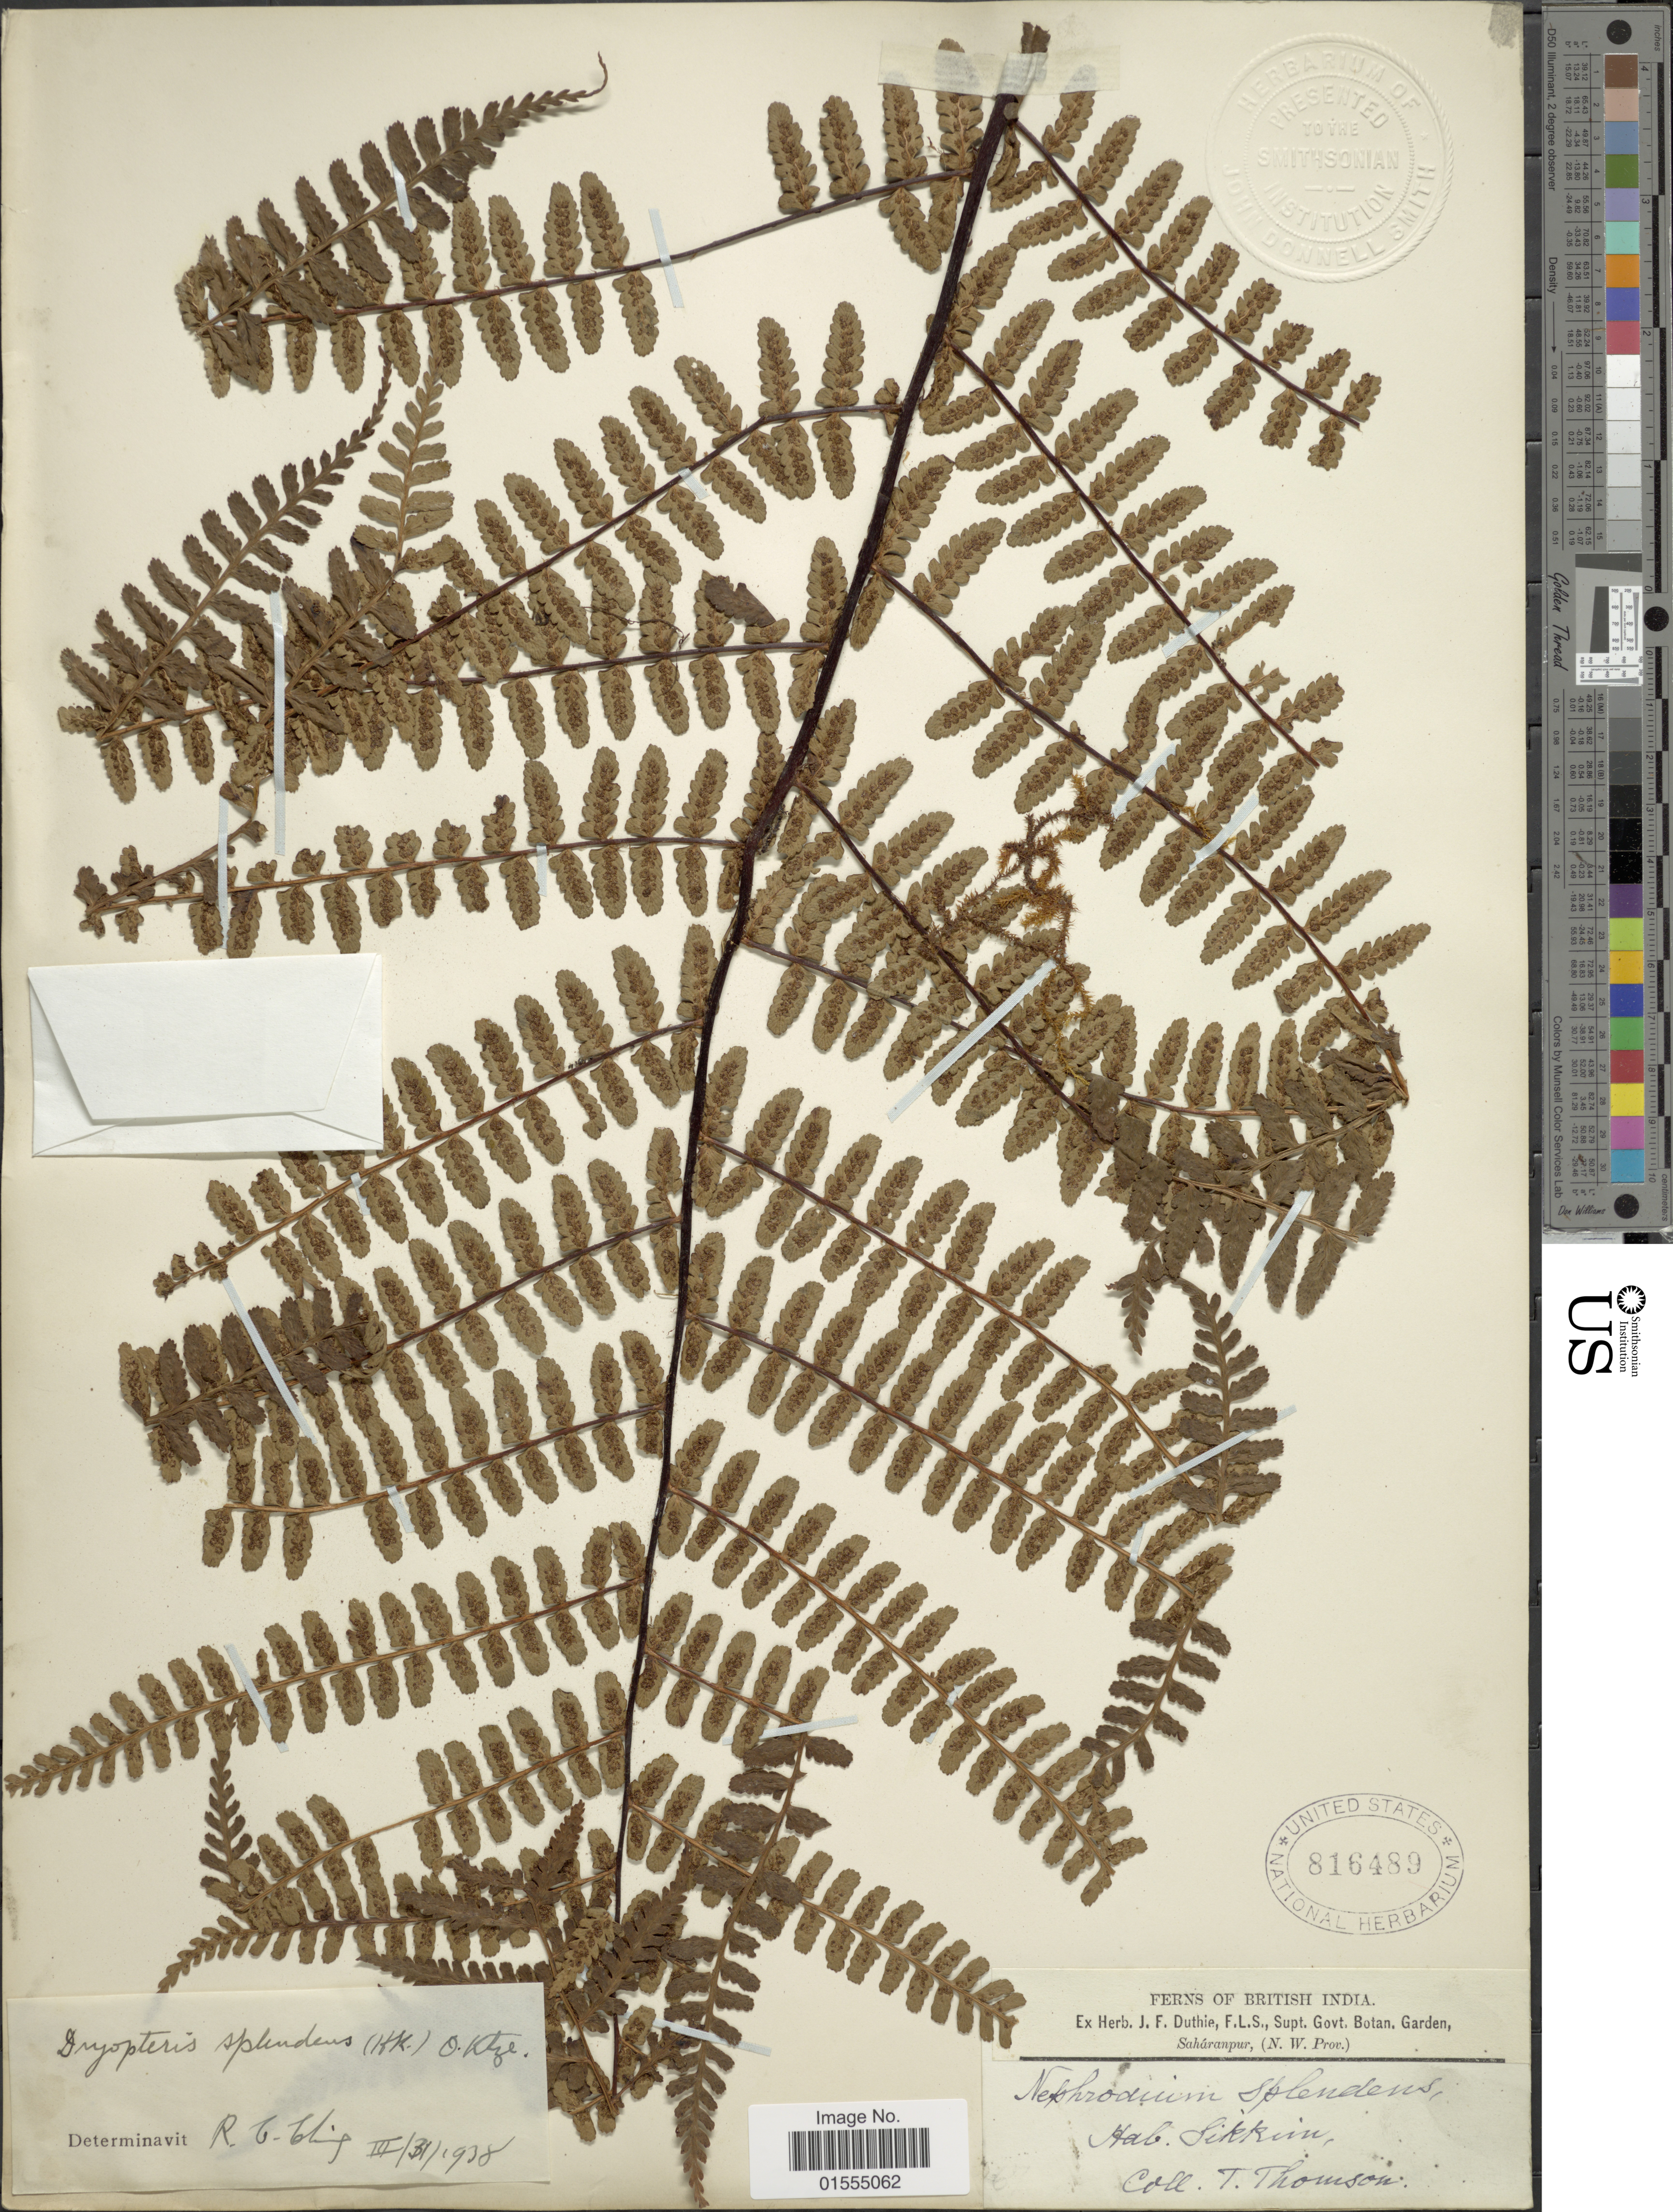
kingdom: Plantae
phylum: Tracheophyta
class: Polypodiopsida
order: Polypodiales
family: Dryopteridaceae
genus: Dryopteris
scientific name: Dryopteris splendens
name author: (Hook.) Kuntze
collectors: T. Thomson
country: India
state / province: Sikkim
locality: Sikkim, British India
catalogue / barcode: US 816489